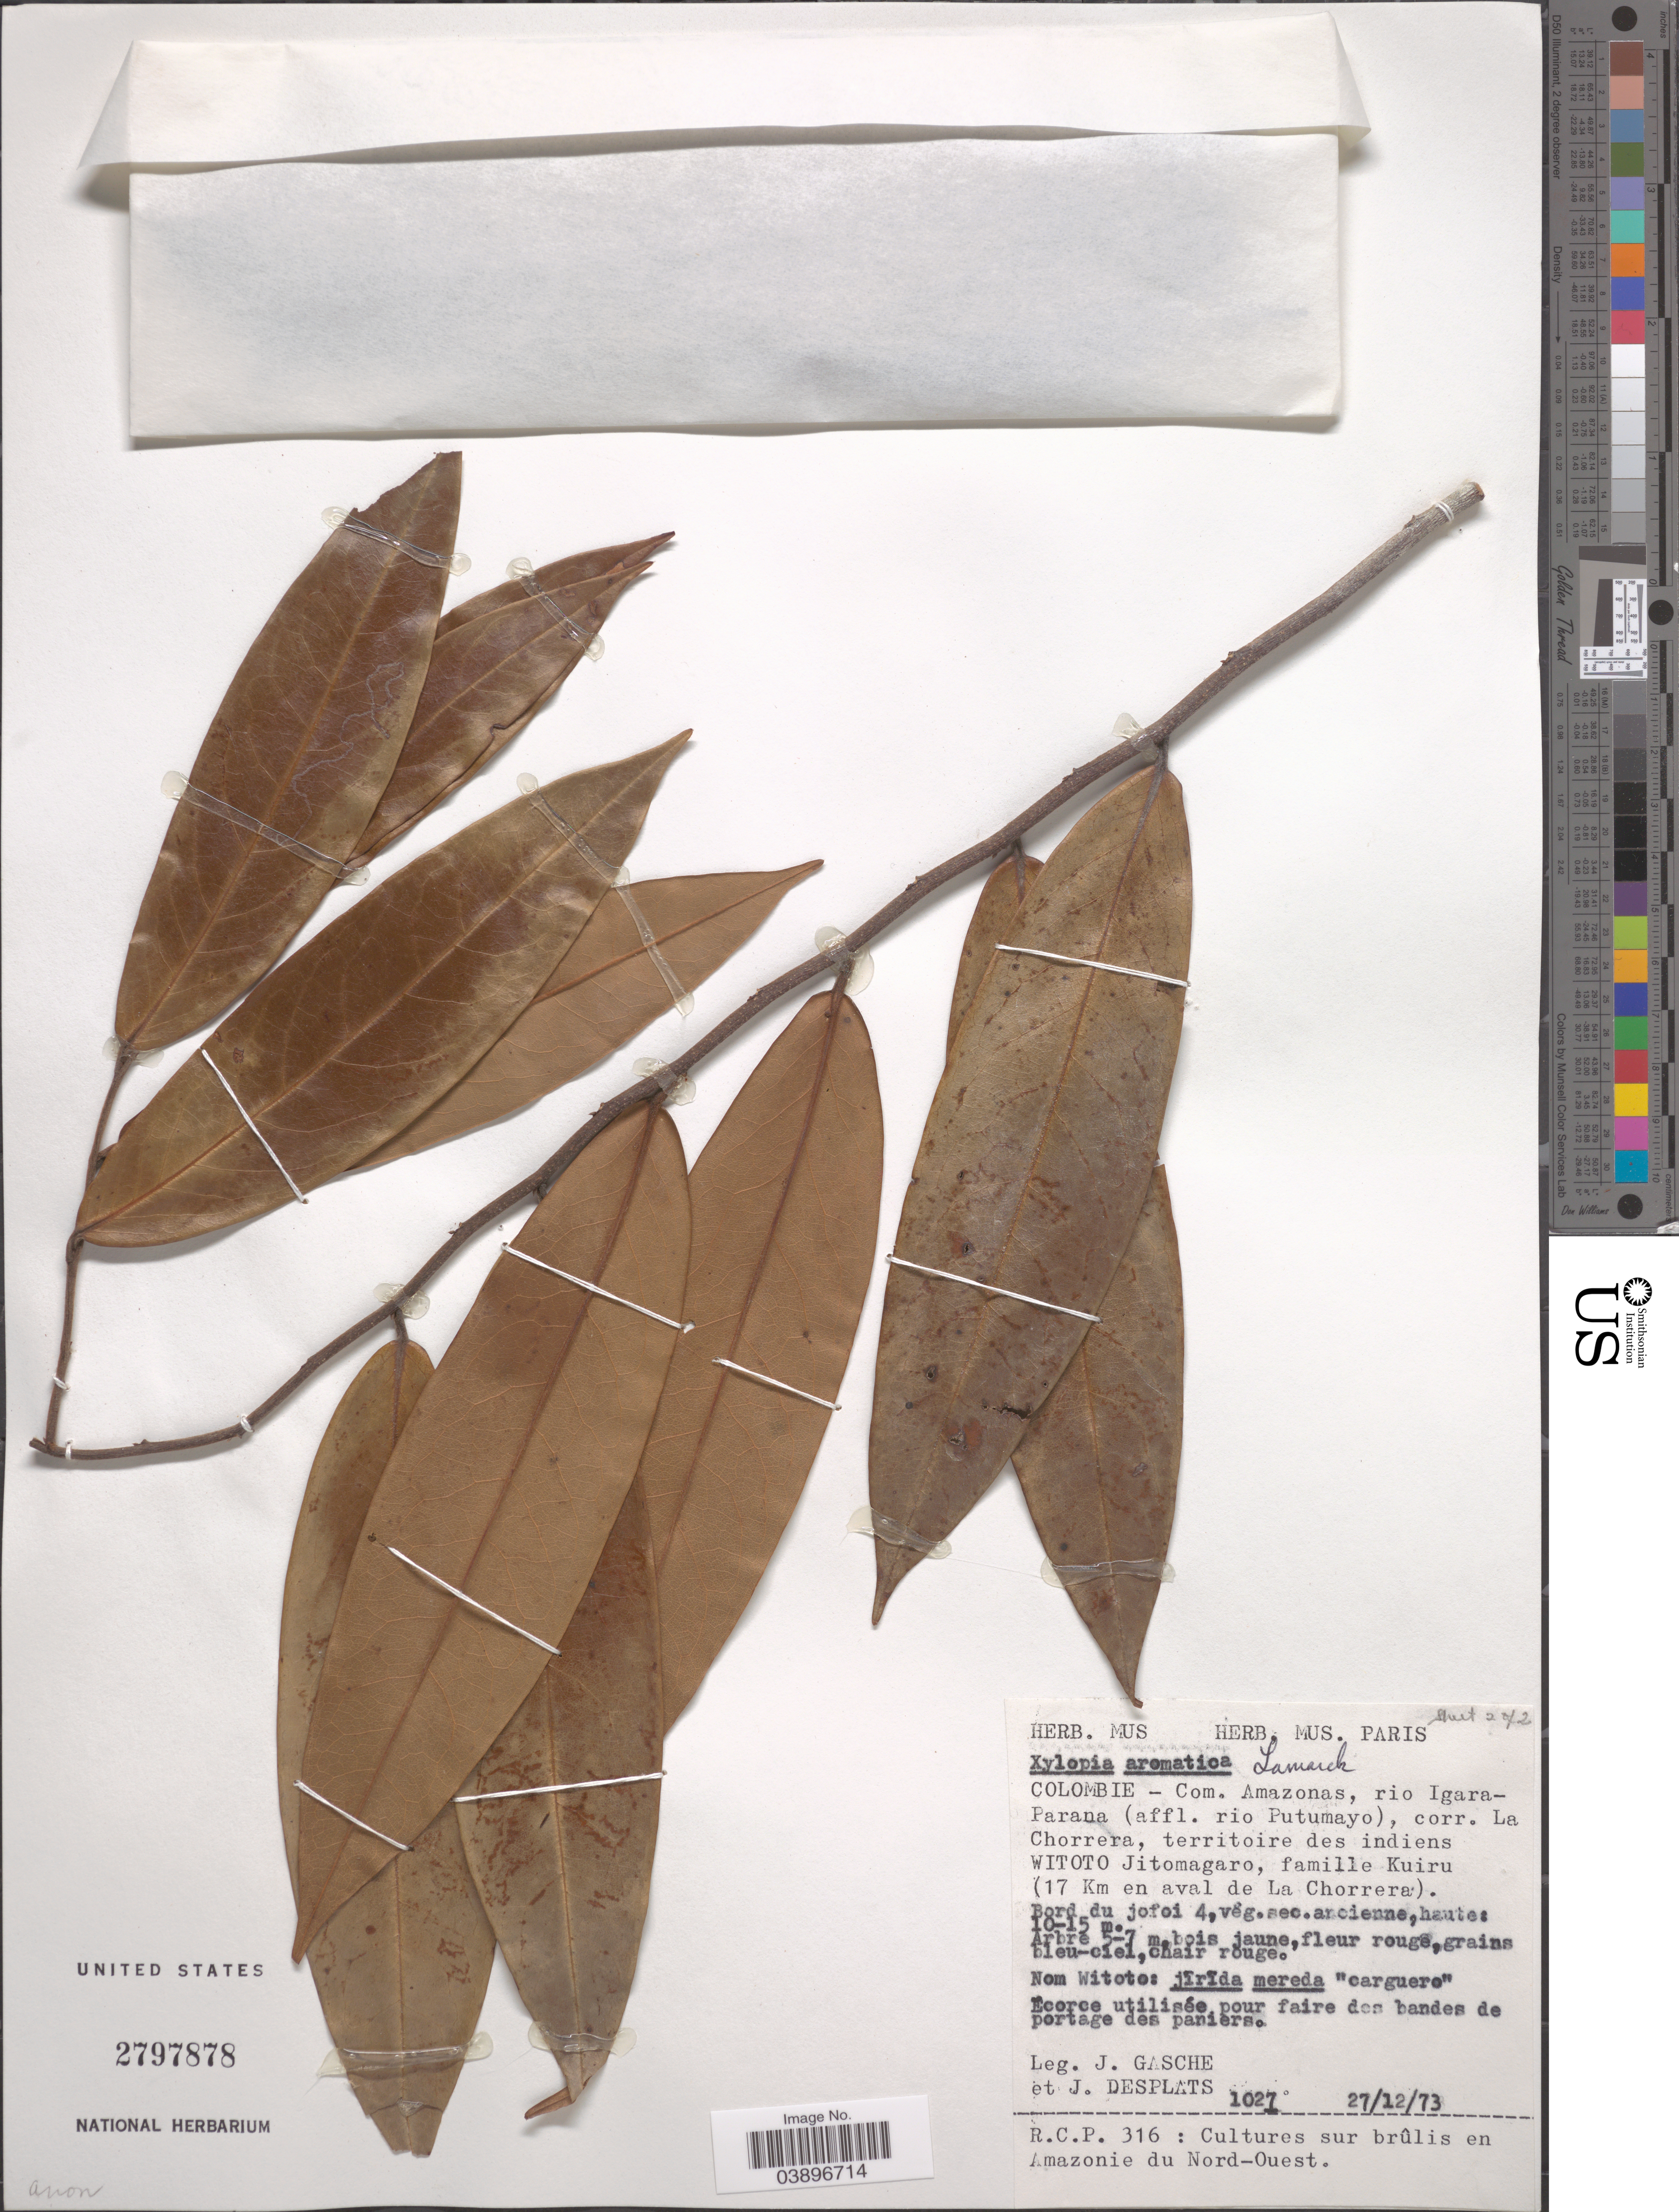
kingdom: Plantae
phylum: Tracheophyta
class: Magnoliopsida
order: Magnoliales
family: Annonaceae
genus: Xylopia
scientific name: Xylopia aromatica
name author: (Lam.) Mart.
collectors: J. Gasche & J. Desplats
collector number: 1027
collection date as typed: Transcribed d/m/y: 27/12/73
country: Colombia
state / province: Amazônas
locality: Com. Amazonas, rio Igara-Parana (affl. rio Putumayo), corr. La Chorrera, territoire des indiens Witoto Jitomagaro, famille Kuiru (17 Km en aval de La Chorrera).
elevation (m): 10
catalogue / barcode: US 2797878